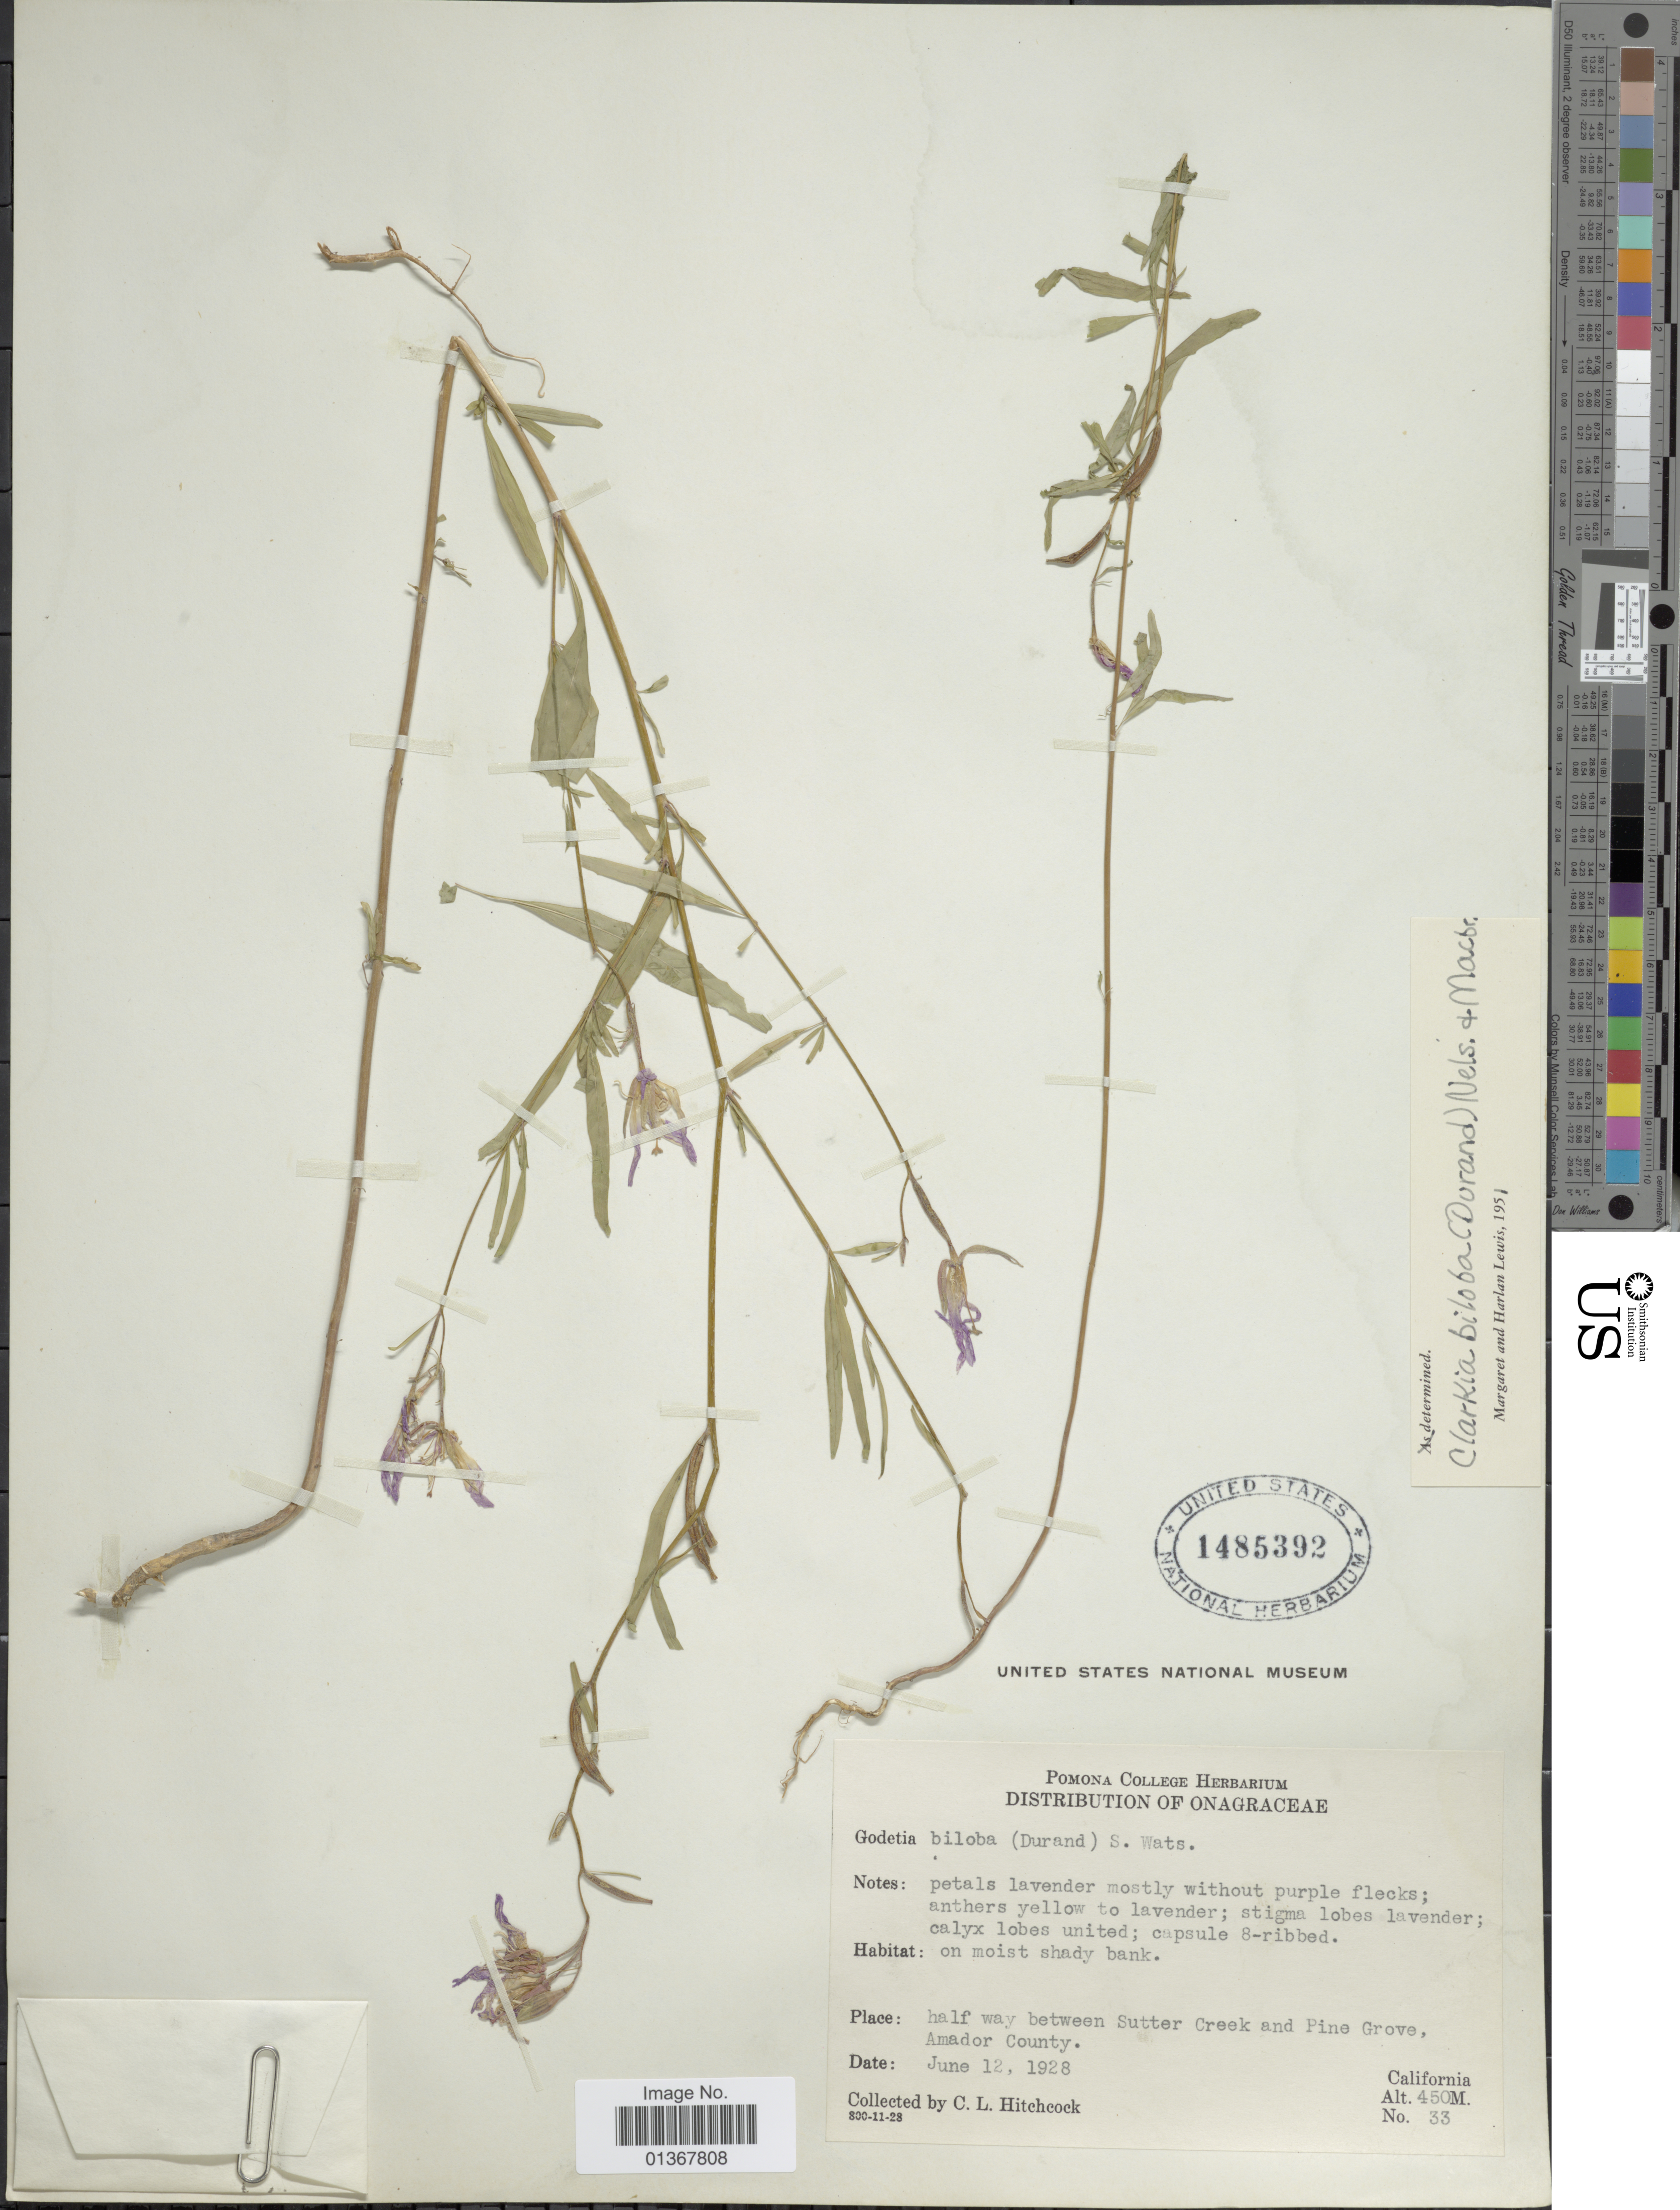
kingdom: Plantae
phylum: Tracheophyta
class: Magnoliopsida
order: Myrtales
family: Onagraceae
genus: Clarkia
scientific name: Clarkia biloba subsp. biloba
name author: (Durand) A. Nelson & J.F. Macbr.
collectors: C. L. Hitchcock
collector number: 33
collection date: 1928-06-12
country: United States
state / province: California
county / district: Amador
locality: Half way between Sutter Creek and Pine Grove, Amador County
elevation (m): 450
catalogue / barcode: US 1485392